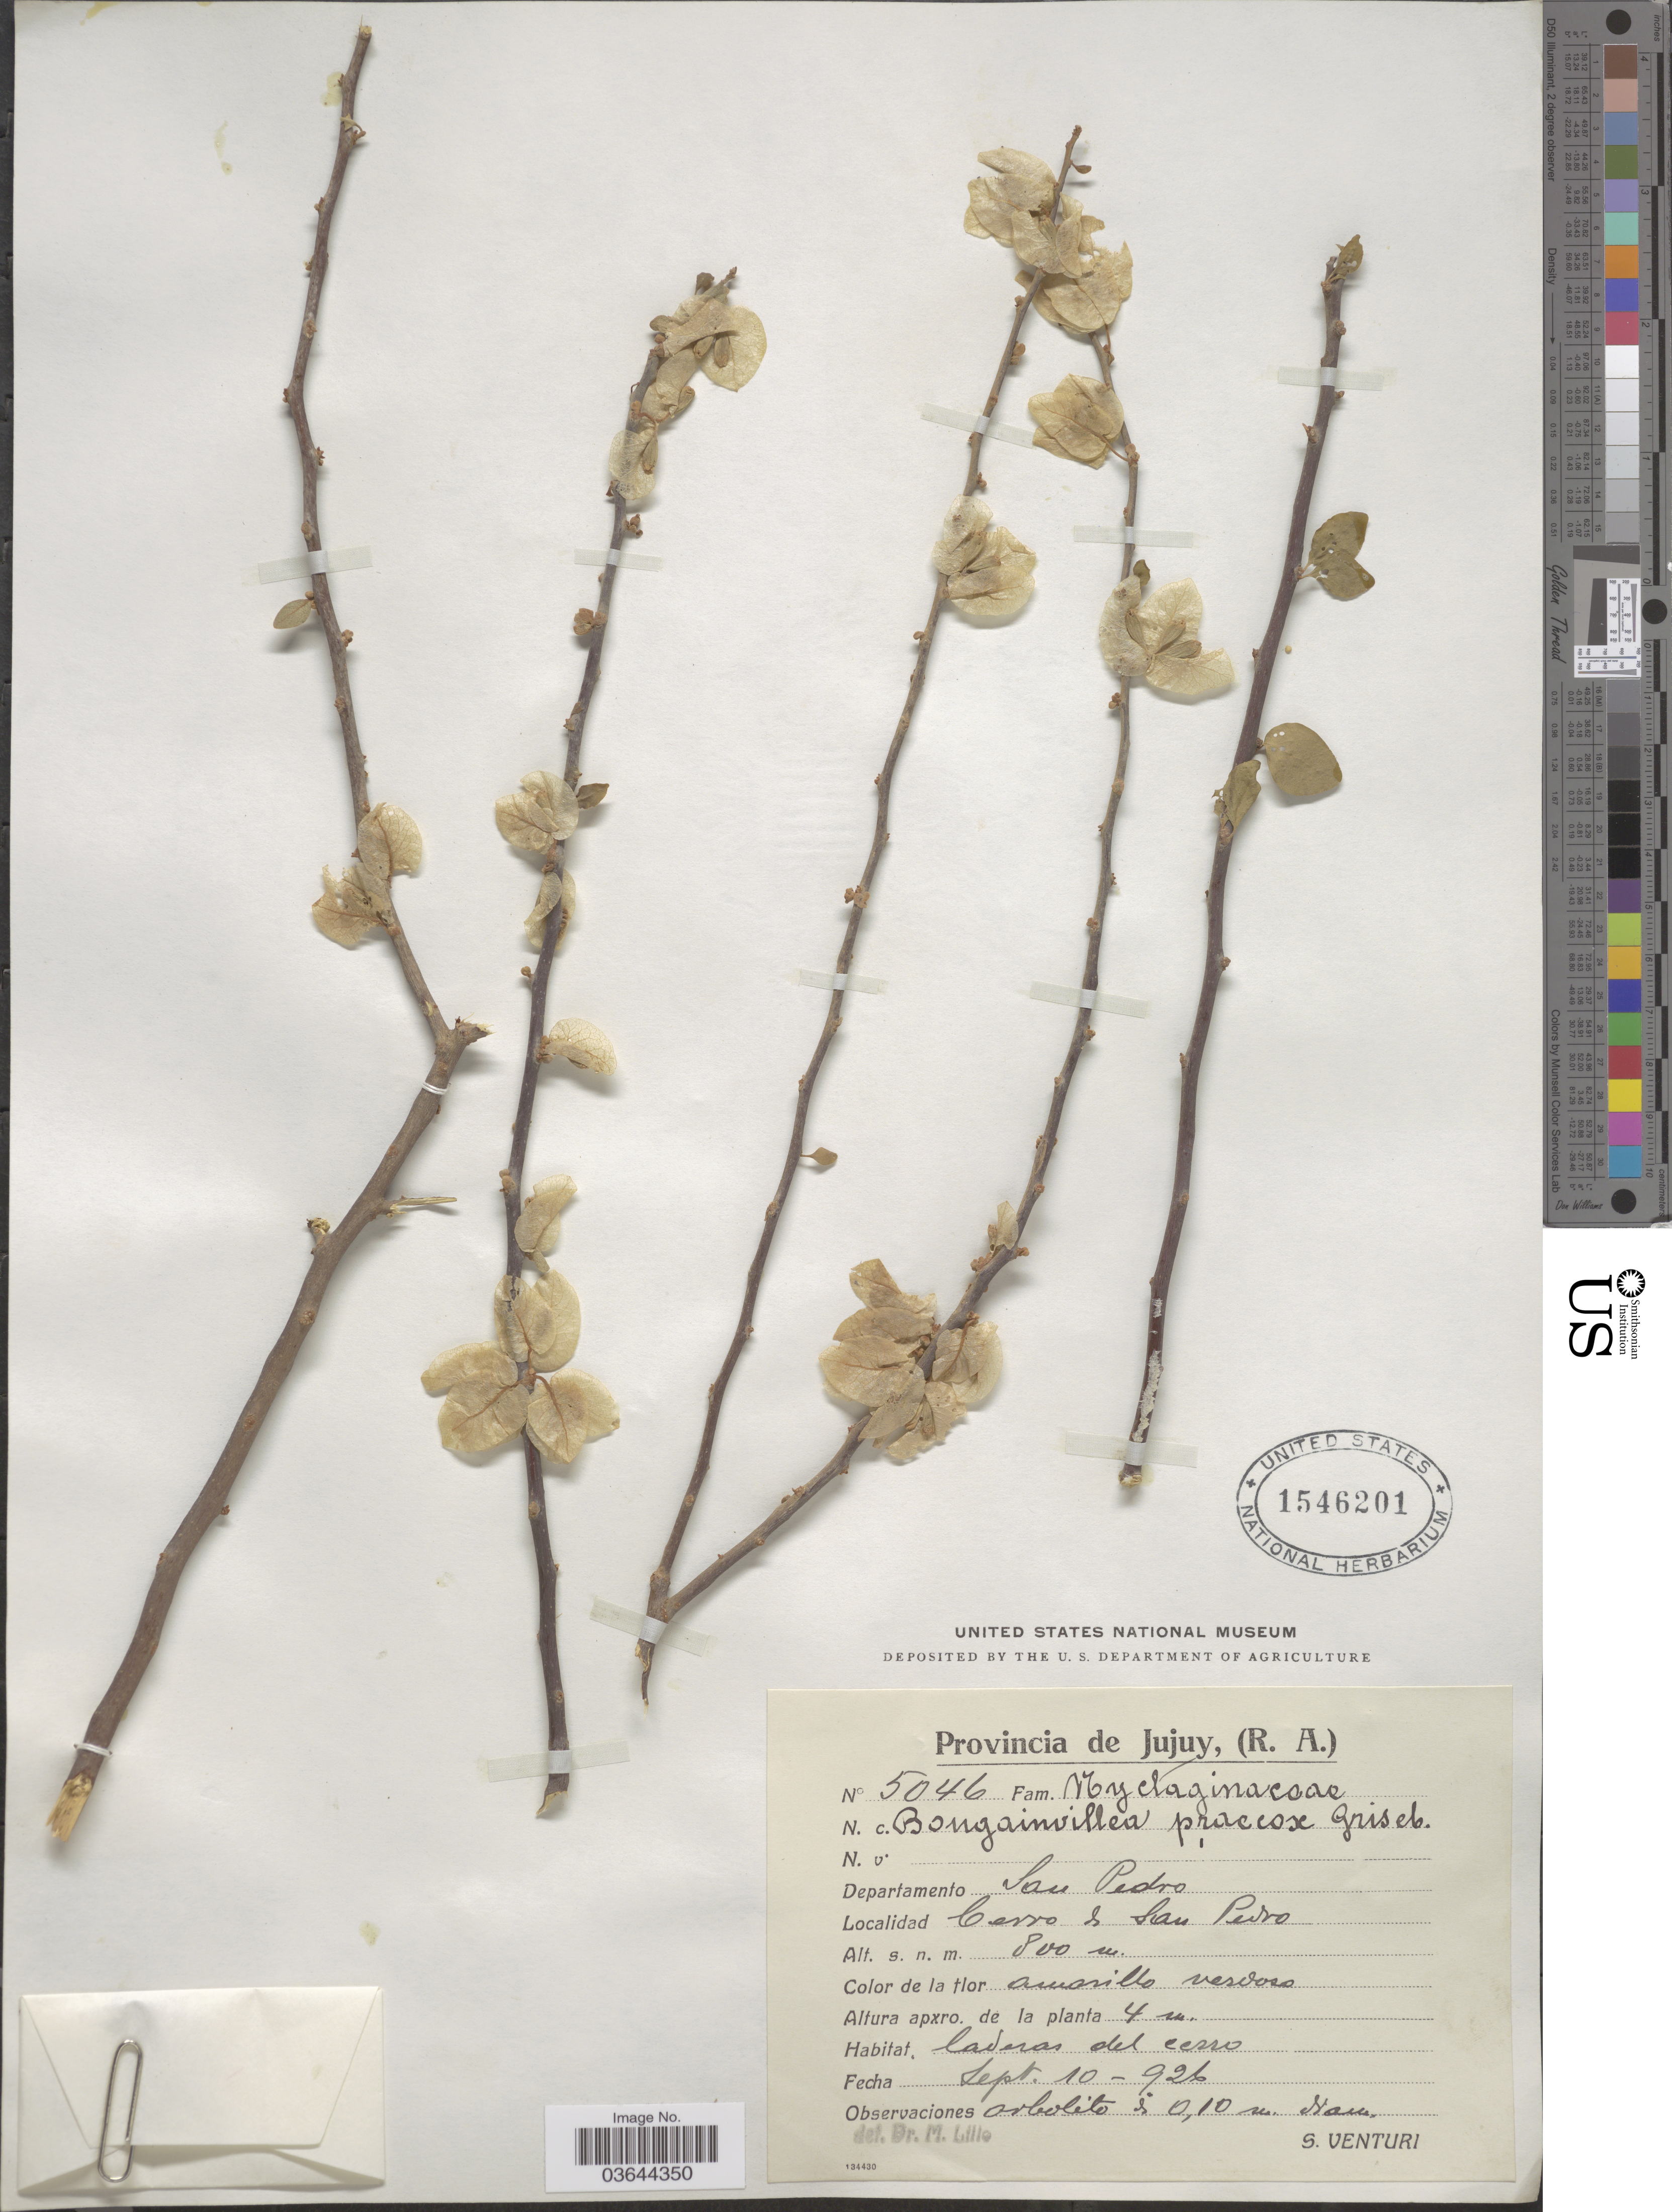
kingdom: Plantae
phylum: Tracheophyta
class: Magnoliopsida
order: Caryophyllales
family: Nyctaginaceae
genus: Bougainvillea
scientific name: Bougainvillea praecox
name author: Griseb.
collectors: S. Venturi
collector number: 5046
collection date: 1926-09-10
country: Argentina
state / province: Jujuy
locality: Departamento San Pedro. Cerro de San Pedro.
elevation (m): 800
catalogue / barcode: US 1546201